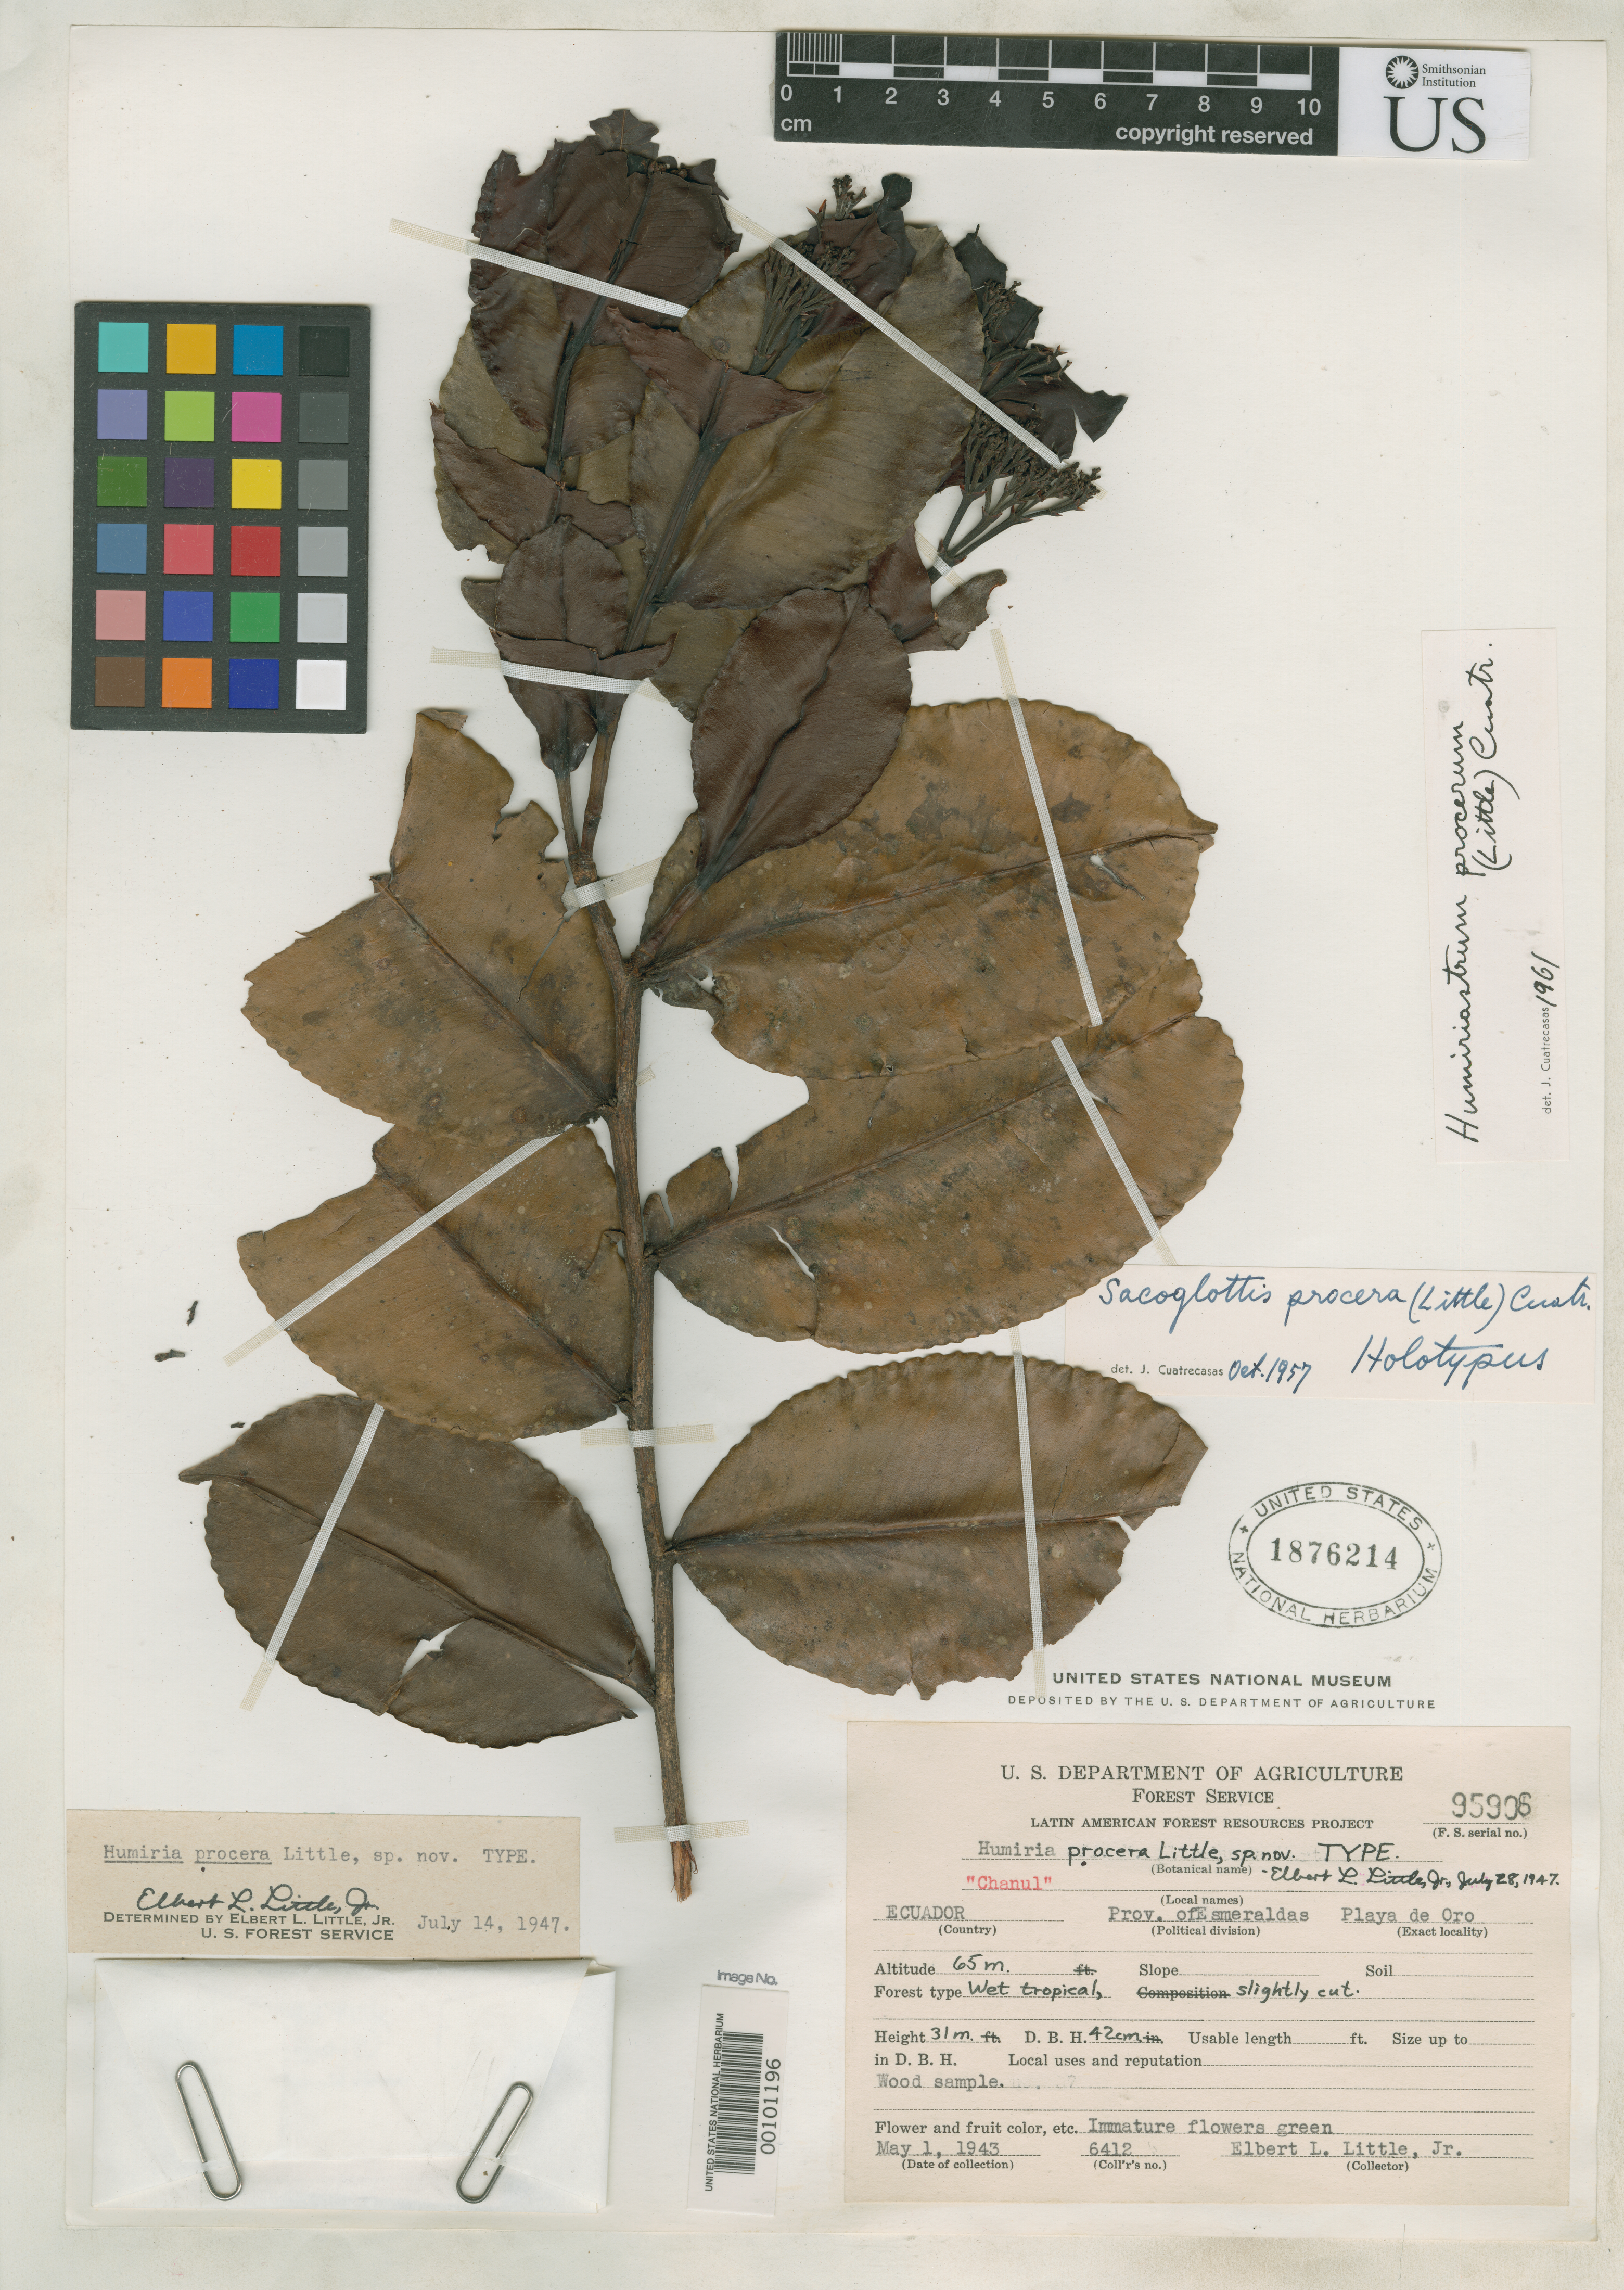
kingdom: Plantae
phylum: Tracheophyta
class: Magnoliopsida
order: Malpighiales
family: Humiriaceae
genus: Humiria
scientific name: Humiria procera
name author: Little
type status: Holotype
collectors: E. L. Little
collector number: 6412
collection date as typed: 01 May 1943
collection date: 1943-05-01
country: Ecuador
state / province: Esmeraldas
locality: Palya de Oro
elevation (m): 65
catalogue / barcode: US 1876214